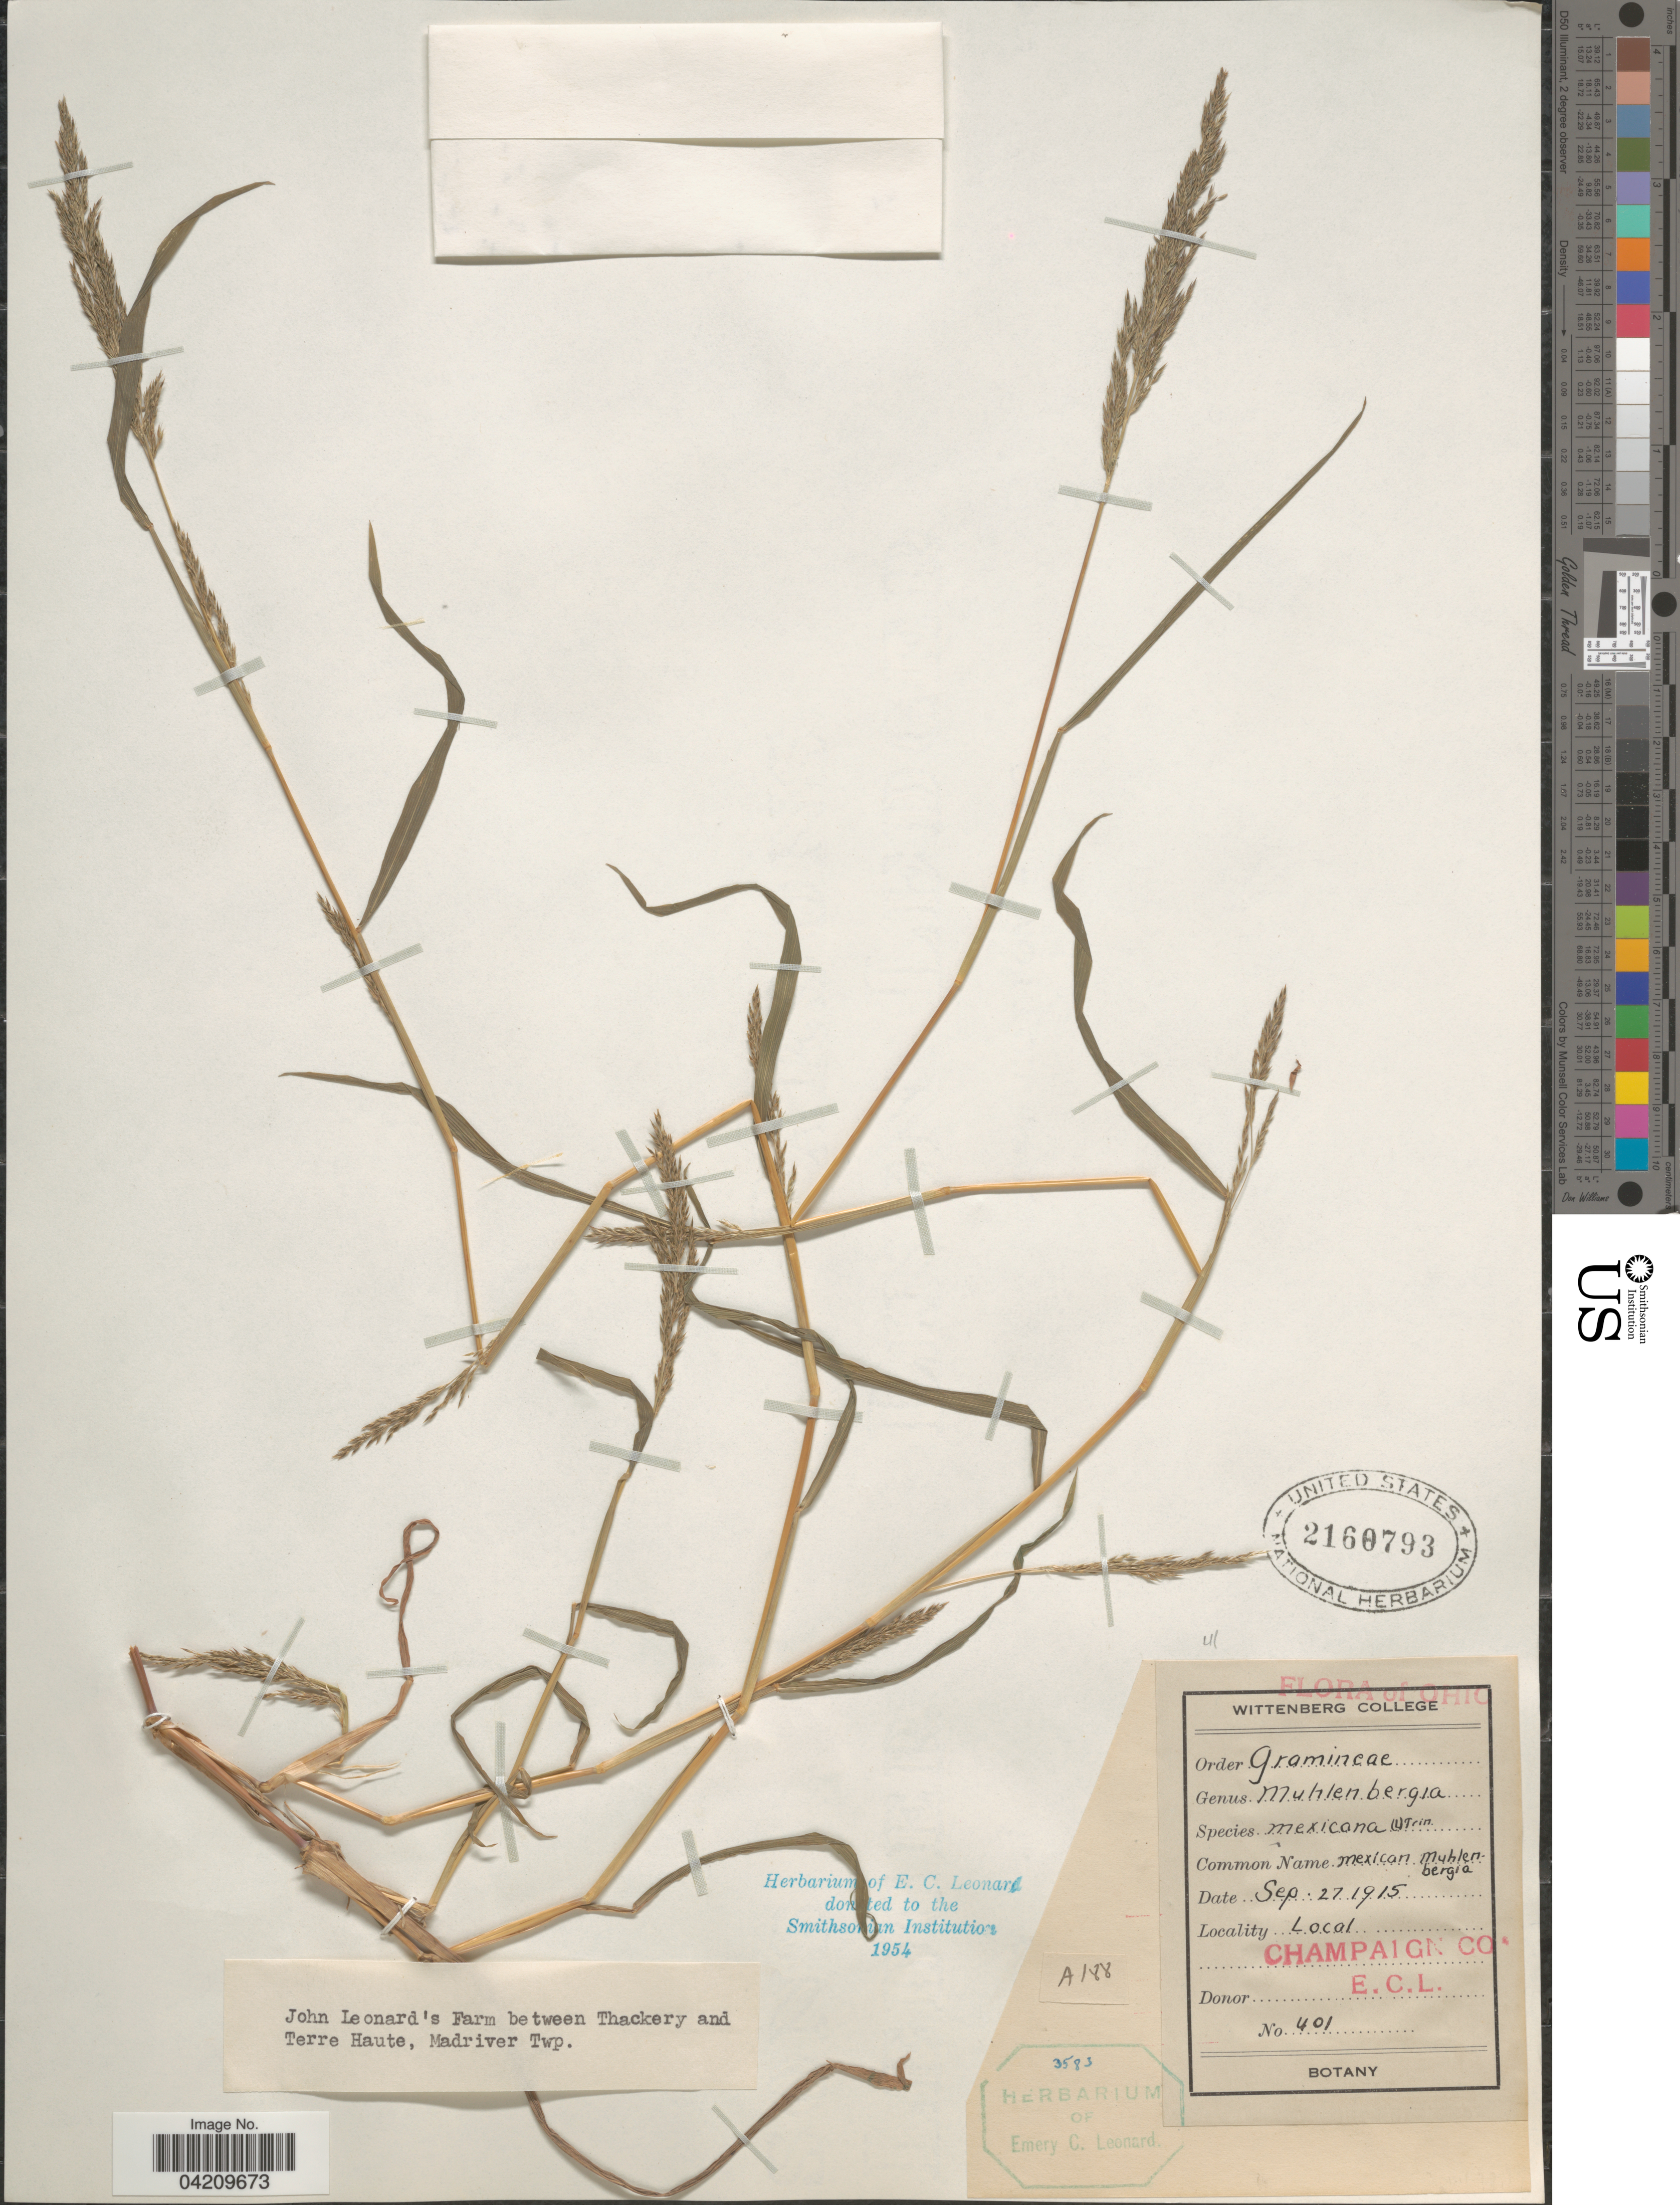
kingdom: Plantae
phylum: Tracheophyta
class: Liliopsida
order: Poales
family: Poaceae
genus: Muhlenbergia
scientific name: Muhlenbergia mexicana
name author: (L.) Trin.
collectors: E. C. Leonard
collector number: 401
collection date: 1915-09-27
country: United States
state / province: Ohio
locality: Champaign Co. John Leonard's Farm between Thackery and Terre Haute, Madriver Twp.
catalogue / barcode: US 2160793